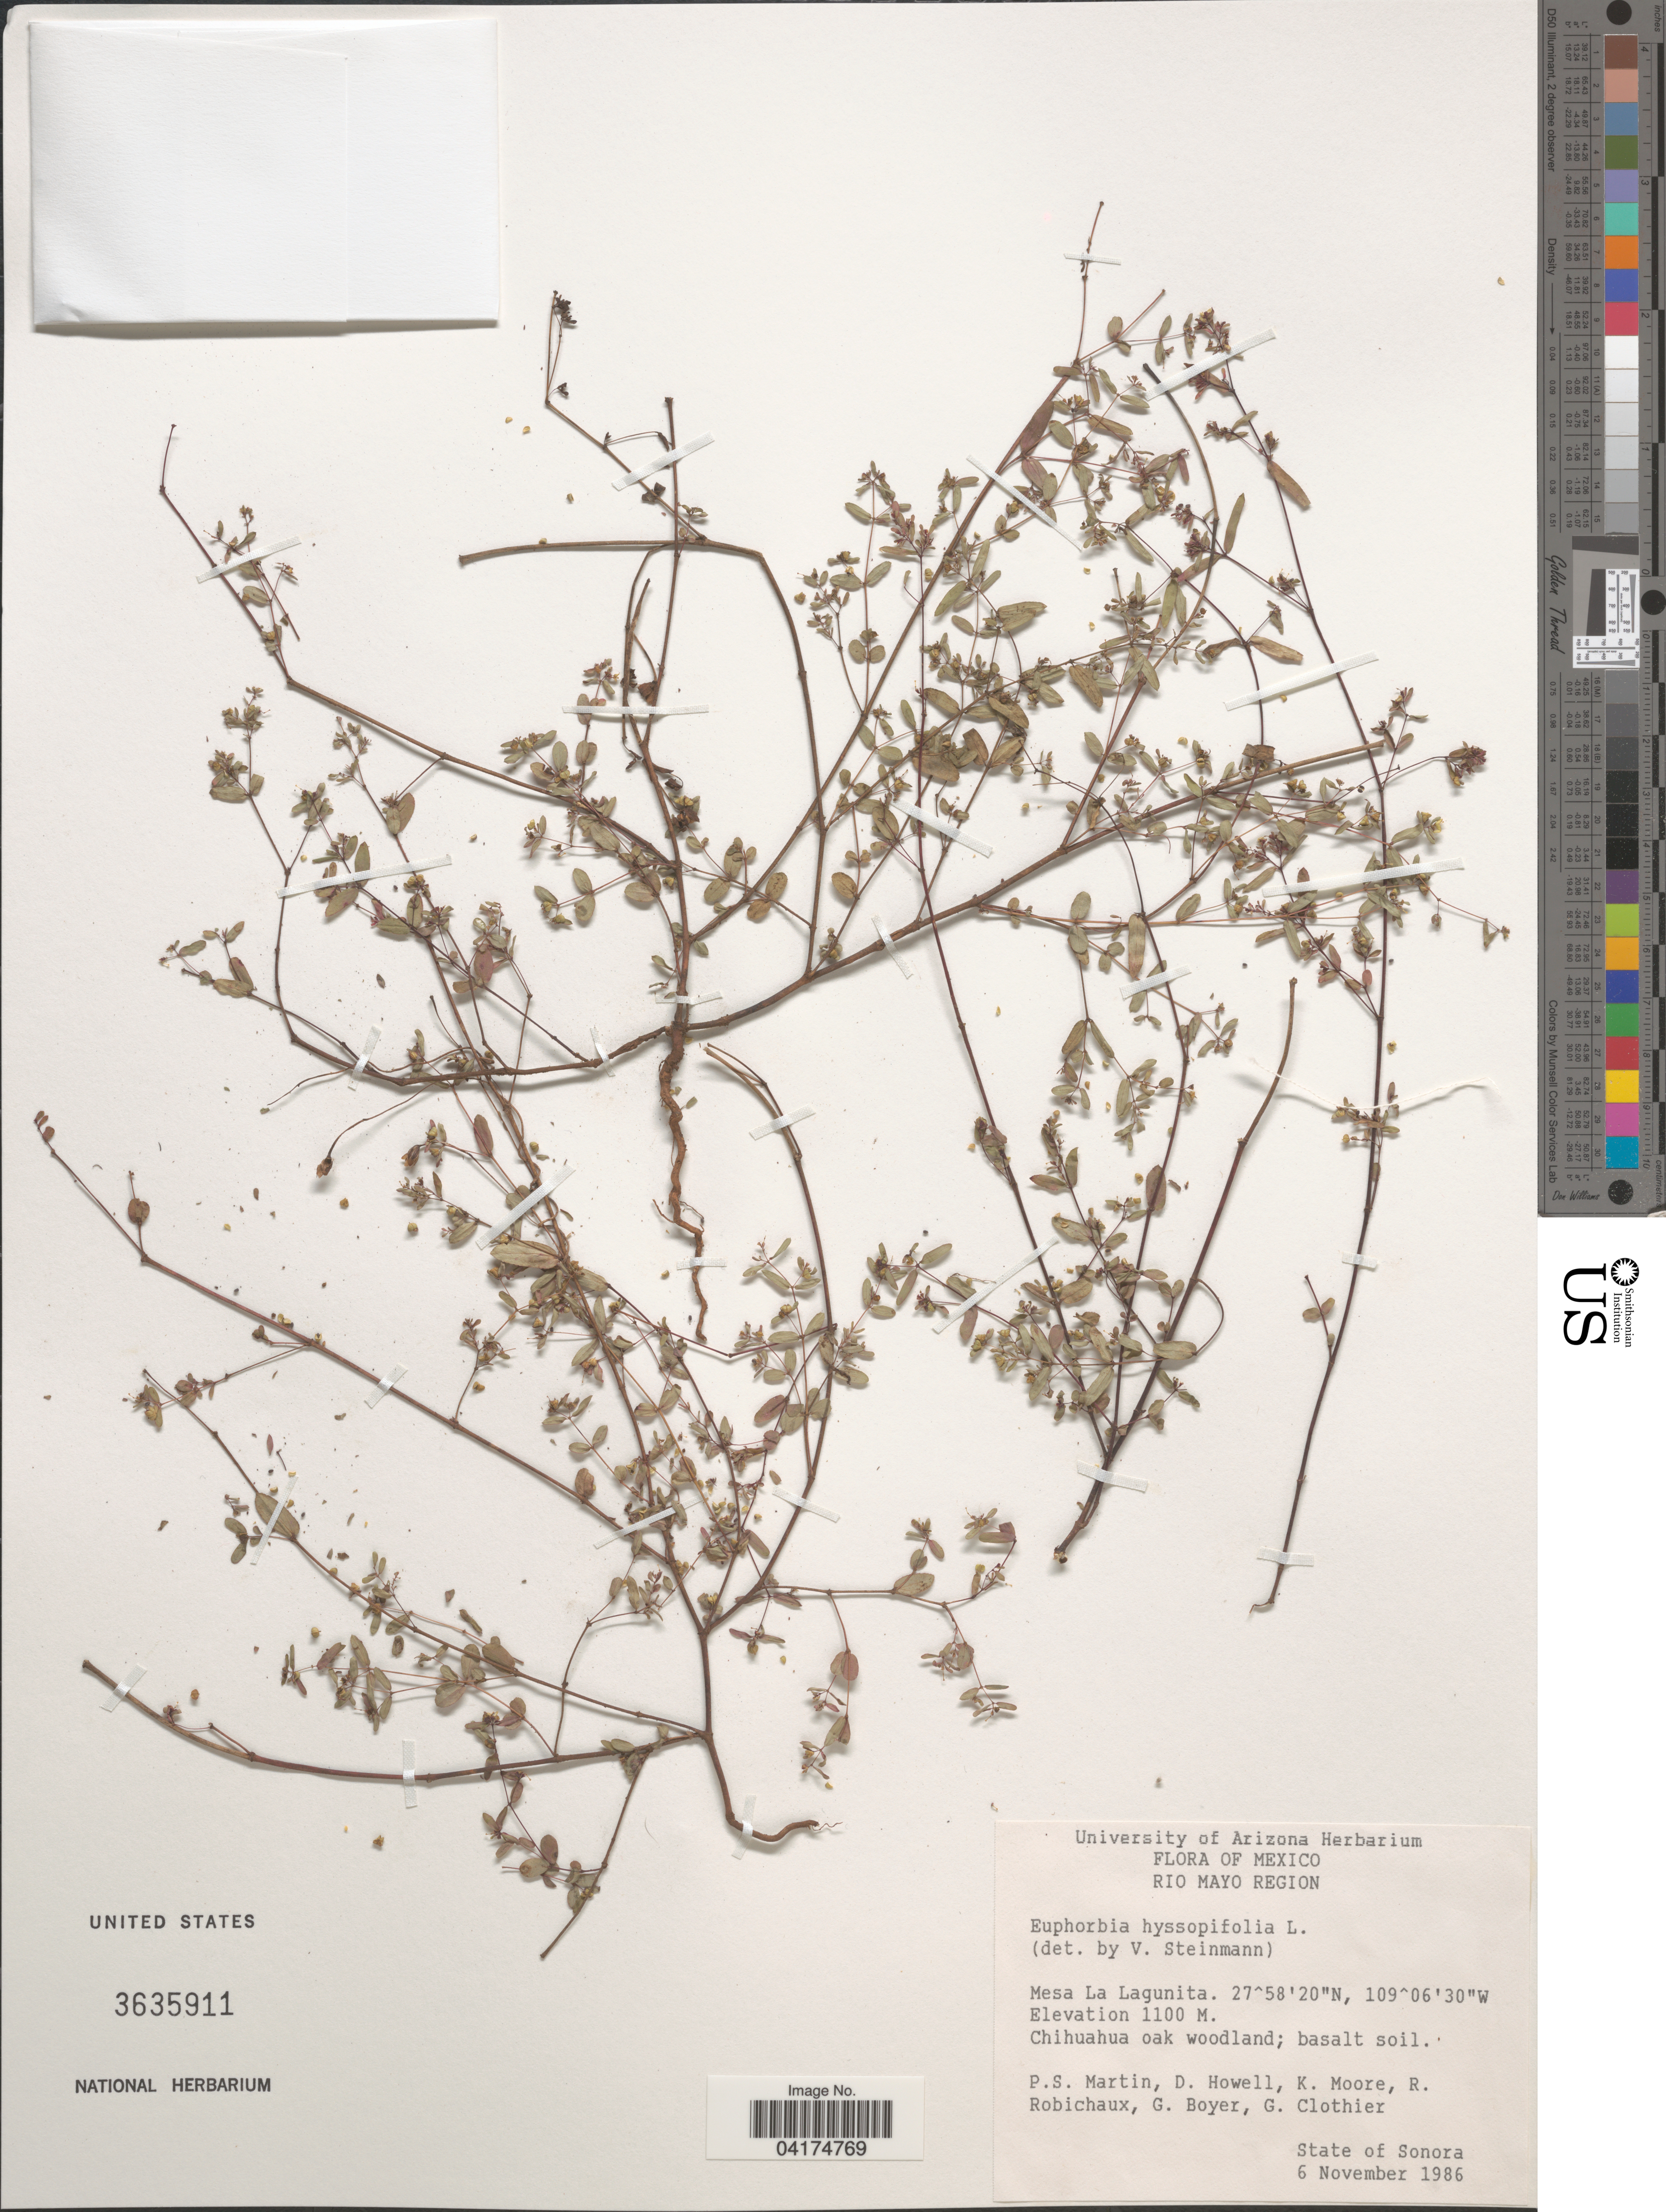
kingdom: Plantae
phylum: Tracheophyta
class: Magnoliopsida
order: Malpighiales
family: Euphorbiaceae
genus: Euphorbia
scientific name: Euphorbia hyssopifolia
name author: L.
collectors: P. S. Martin, D. H. Howell, K. Moore, R. Robichaux & et al.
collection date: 1986-11-06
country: Mexico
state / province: Sonora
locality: Rio Mayo Region. Mesa La Lagunita. Chihuahua oak woodland.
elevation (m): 1100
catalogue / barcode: US 3635911